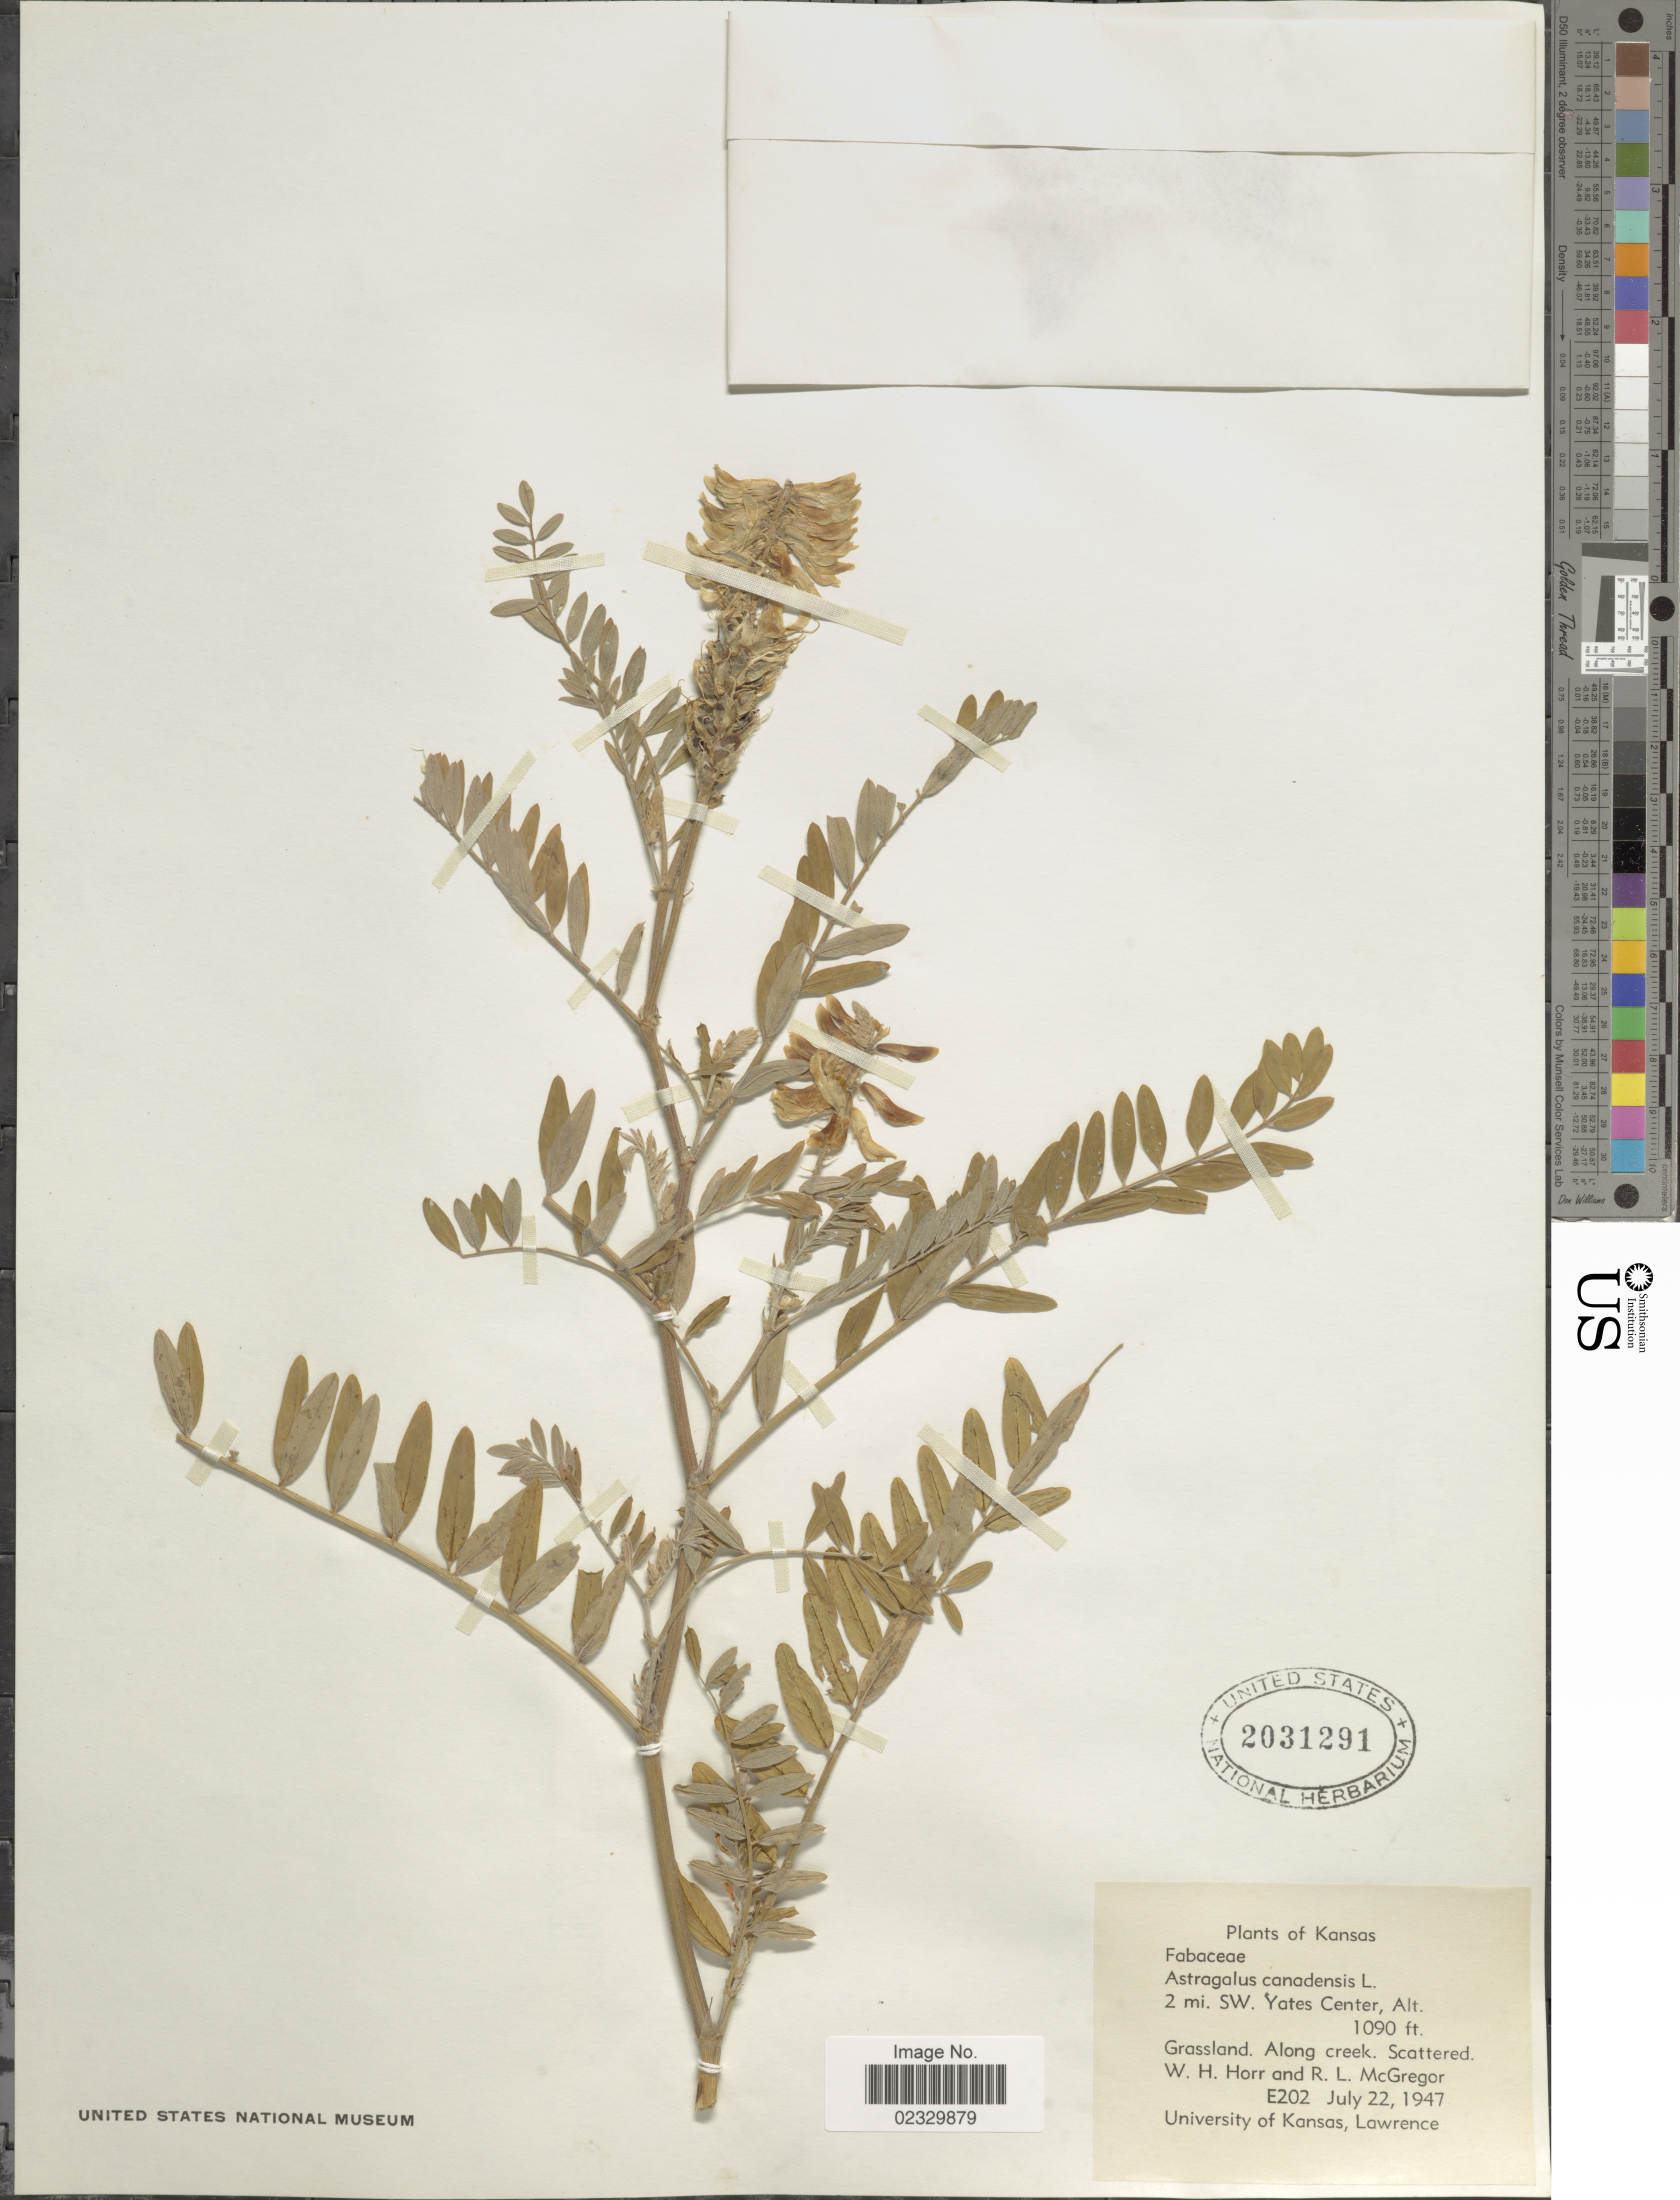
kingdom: Plantae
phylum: Tracheophyta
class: Magnoliopsida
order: Fabales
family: Fabaceae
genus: Astragalus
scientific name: Astragalus canadensis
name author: L.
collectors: W. H. Horr & R. McGregor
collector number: E202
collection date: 1947-07-22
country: United States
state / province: Kansas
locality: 2 mi. SW. Yates Center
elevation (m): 332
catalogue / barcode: US 2031291